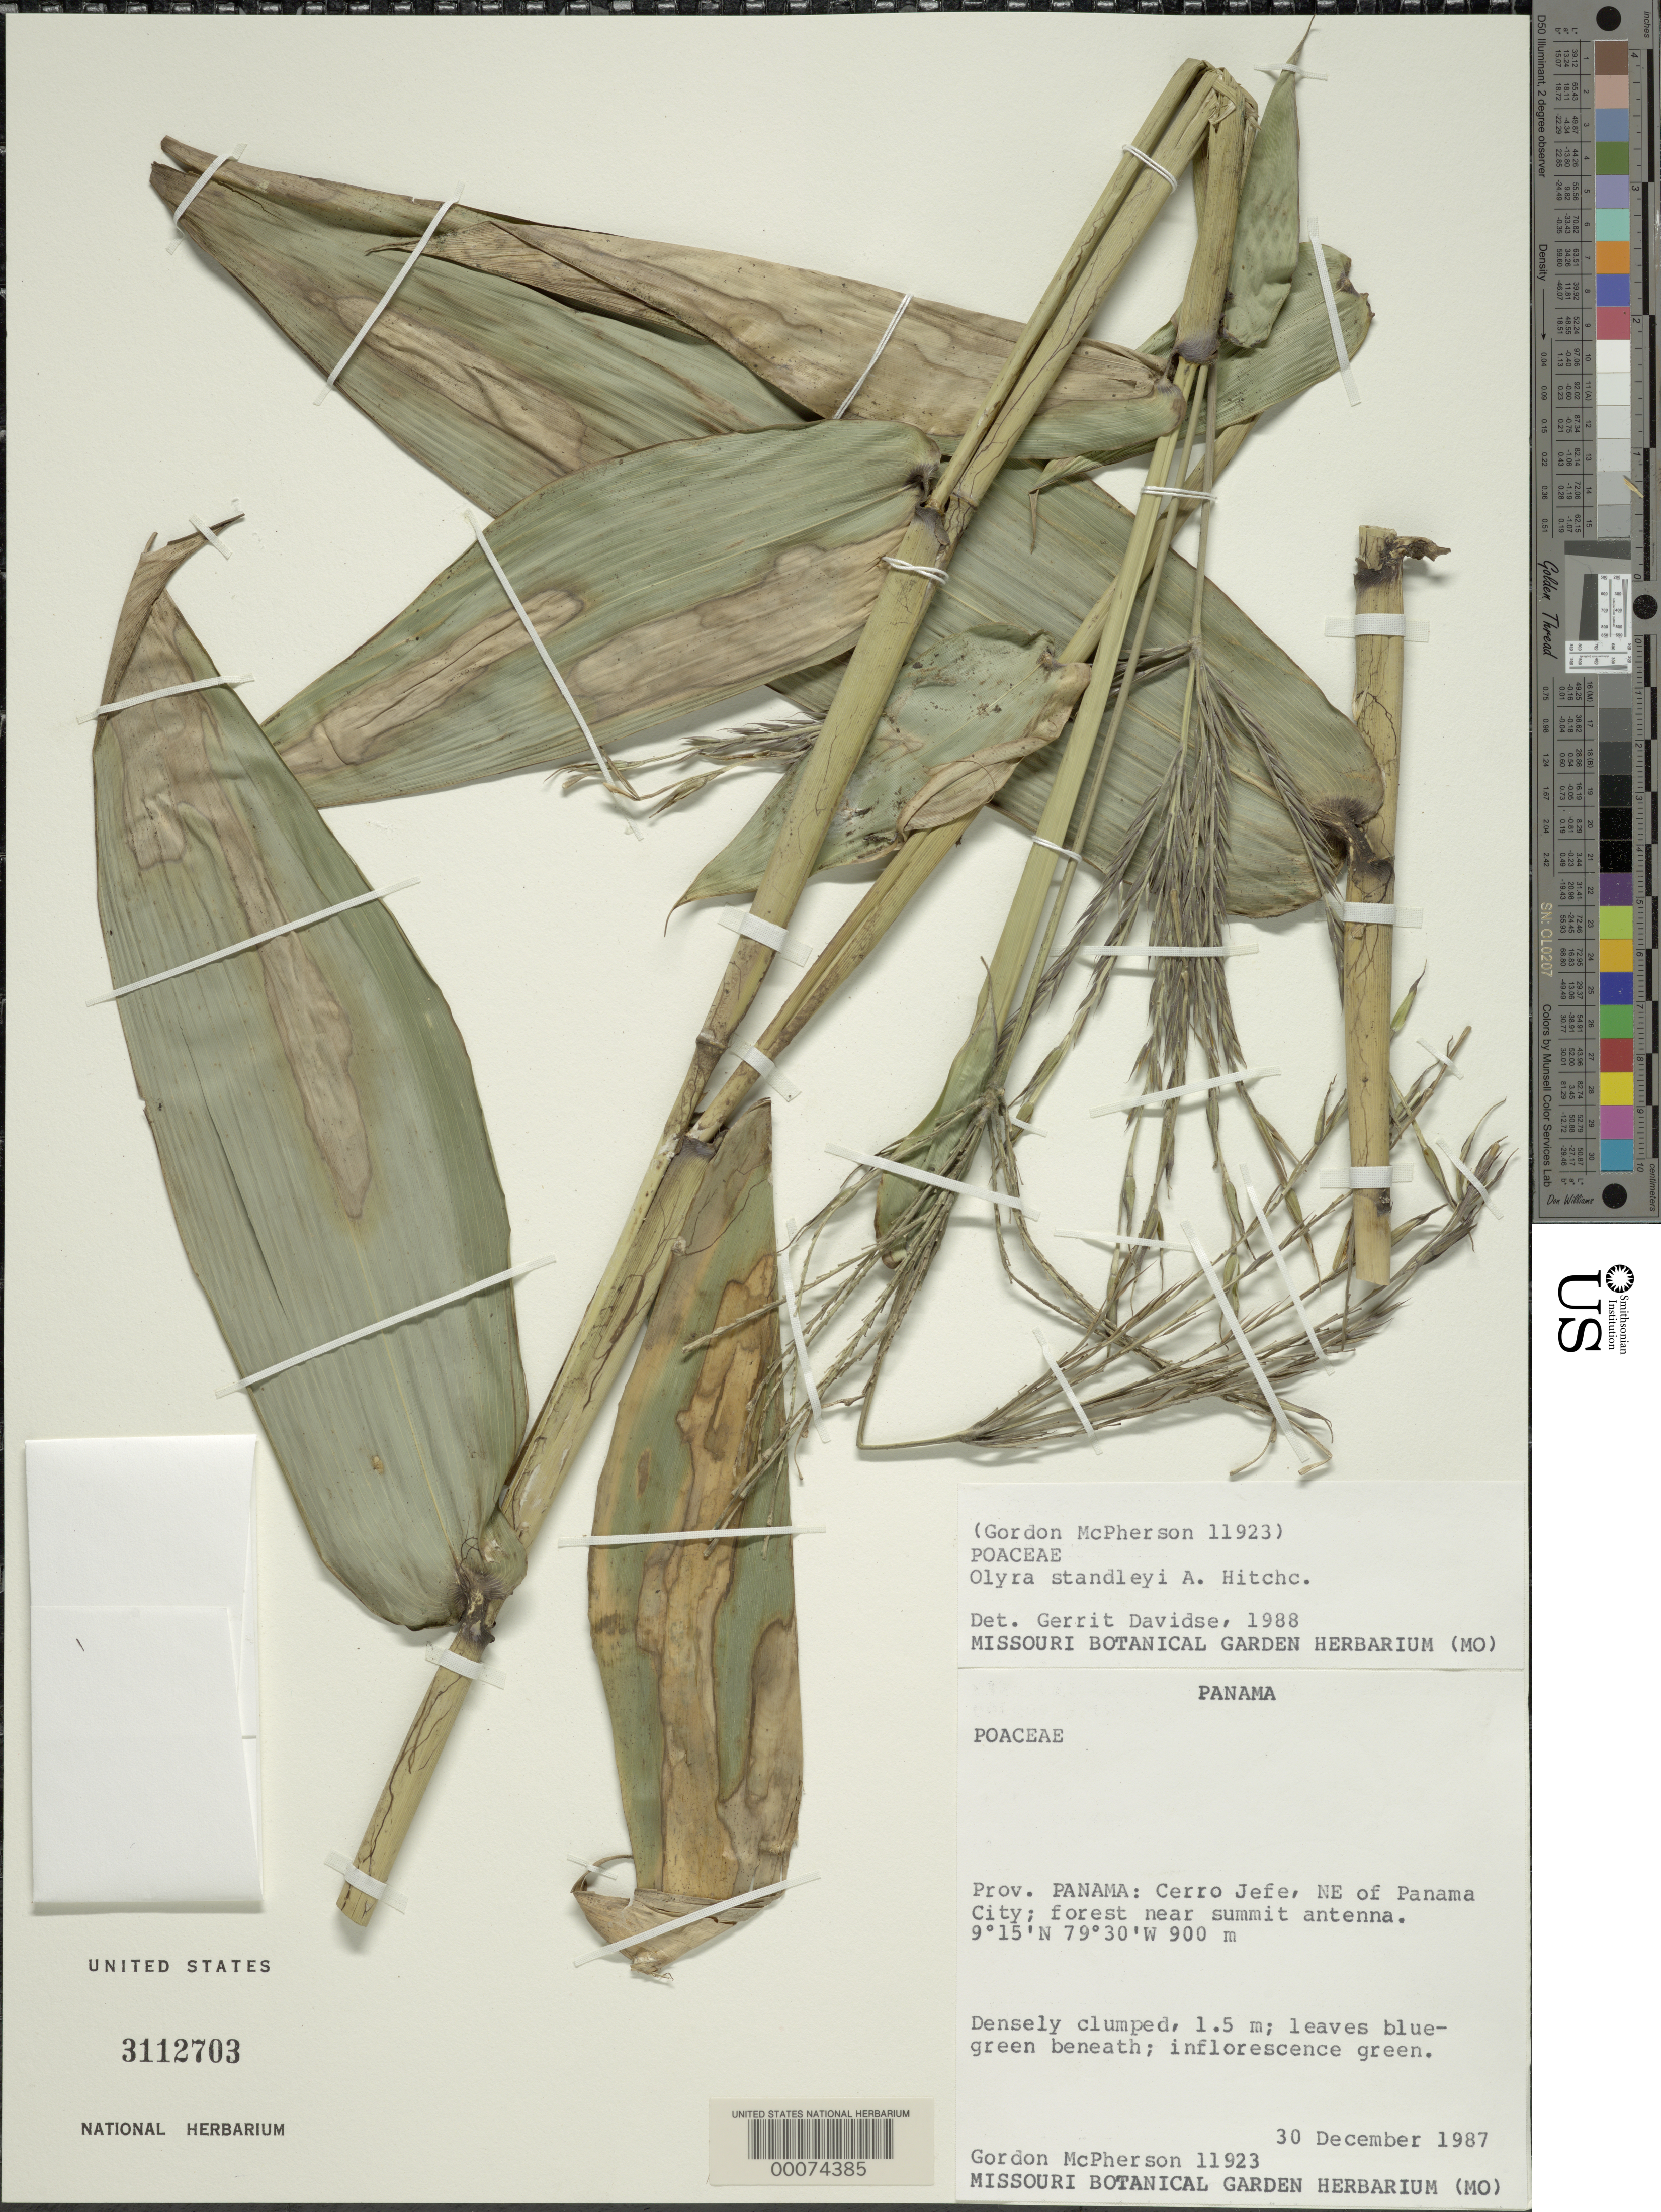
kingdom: Plantae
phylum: Tracheophyta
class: Liliopsida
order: Poales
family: Poaceae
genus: Olyra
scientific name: Olyra standleyi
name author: Hitchc.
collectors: G. D. McPherson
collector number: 11923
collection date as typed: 30 Dec 1987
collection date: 1987-12-30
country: Panama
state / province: Panamá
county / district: Panamá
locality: Juan Diaz Corregimiento, Cerro Jefe, NE of Panama City, forest near summit antenna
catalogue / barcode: US 3112703